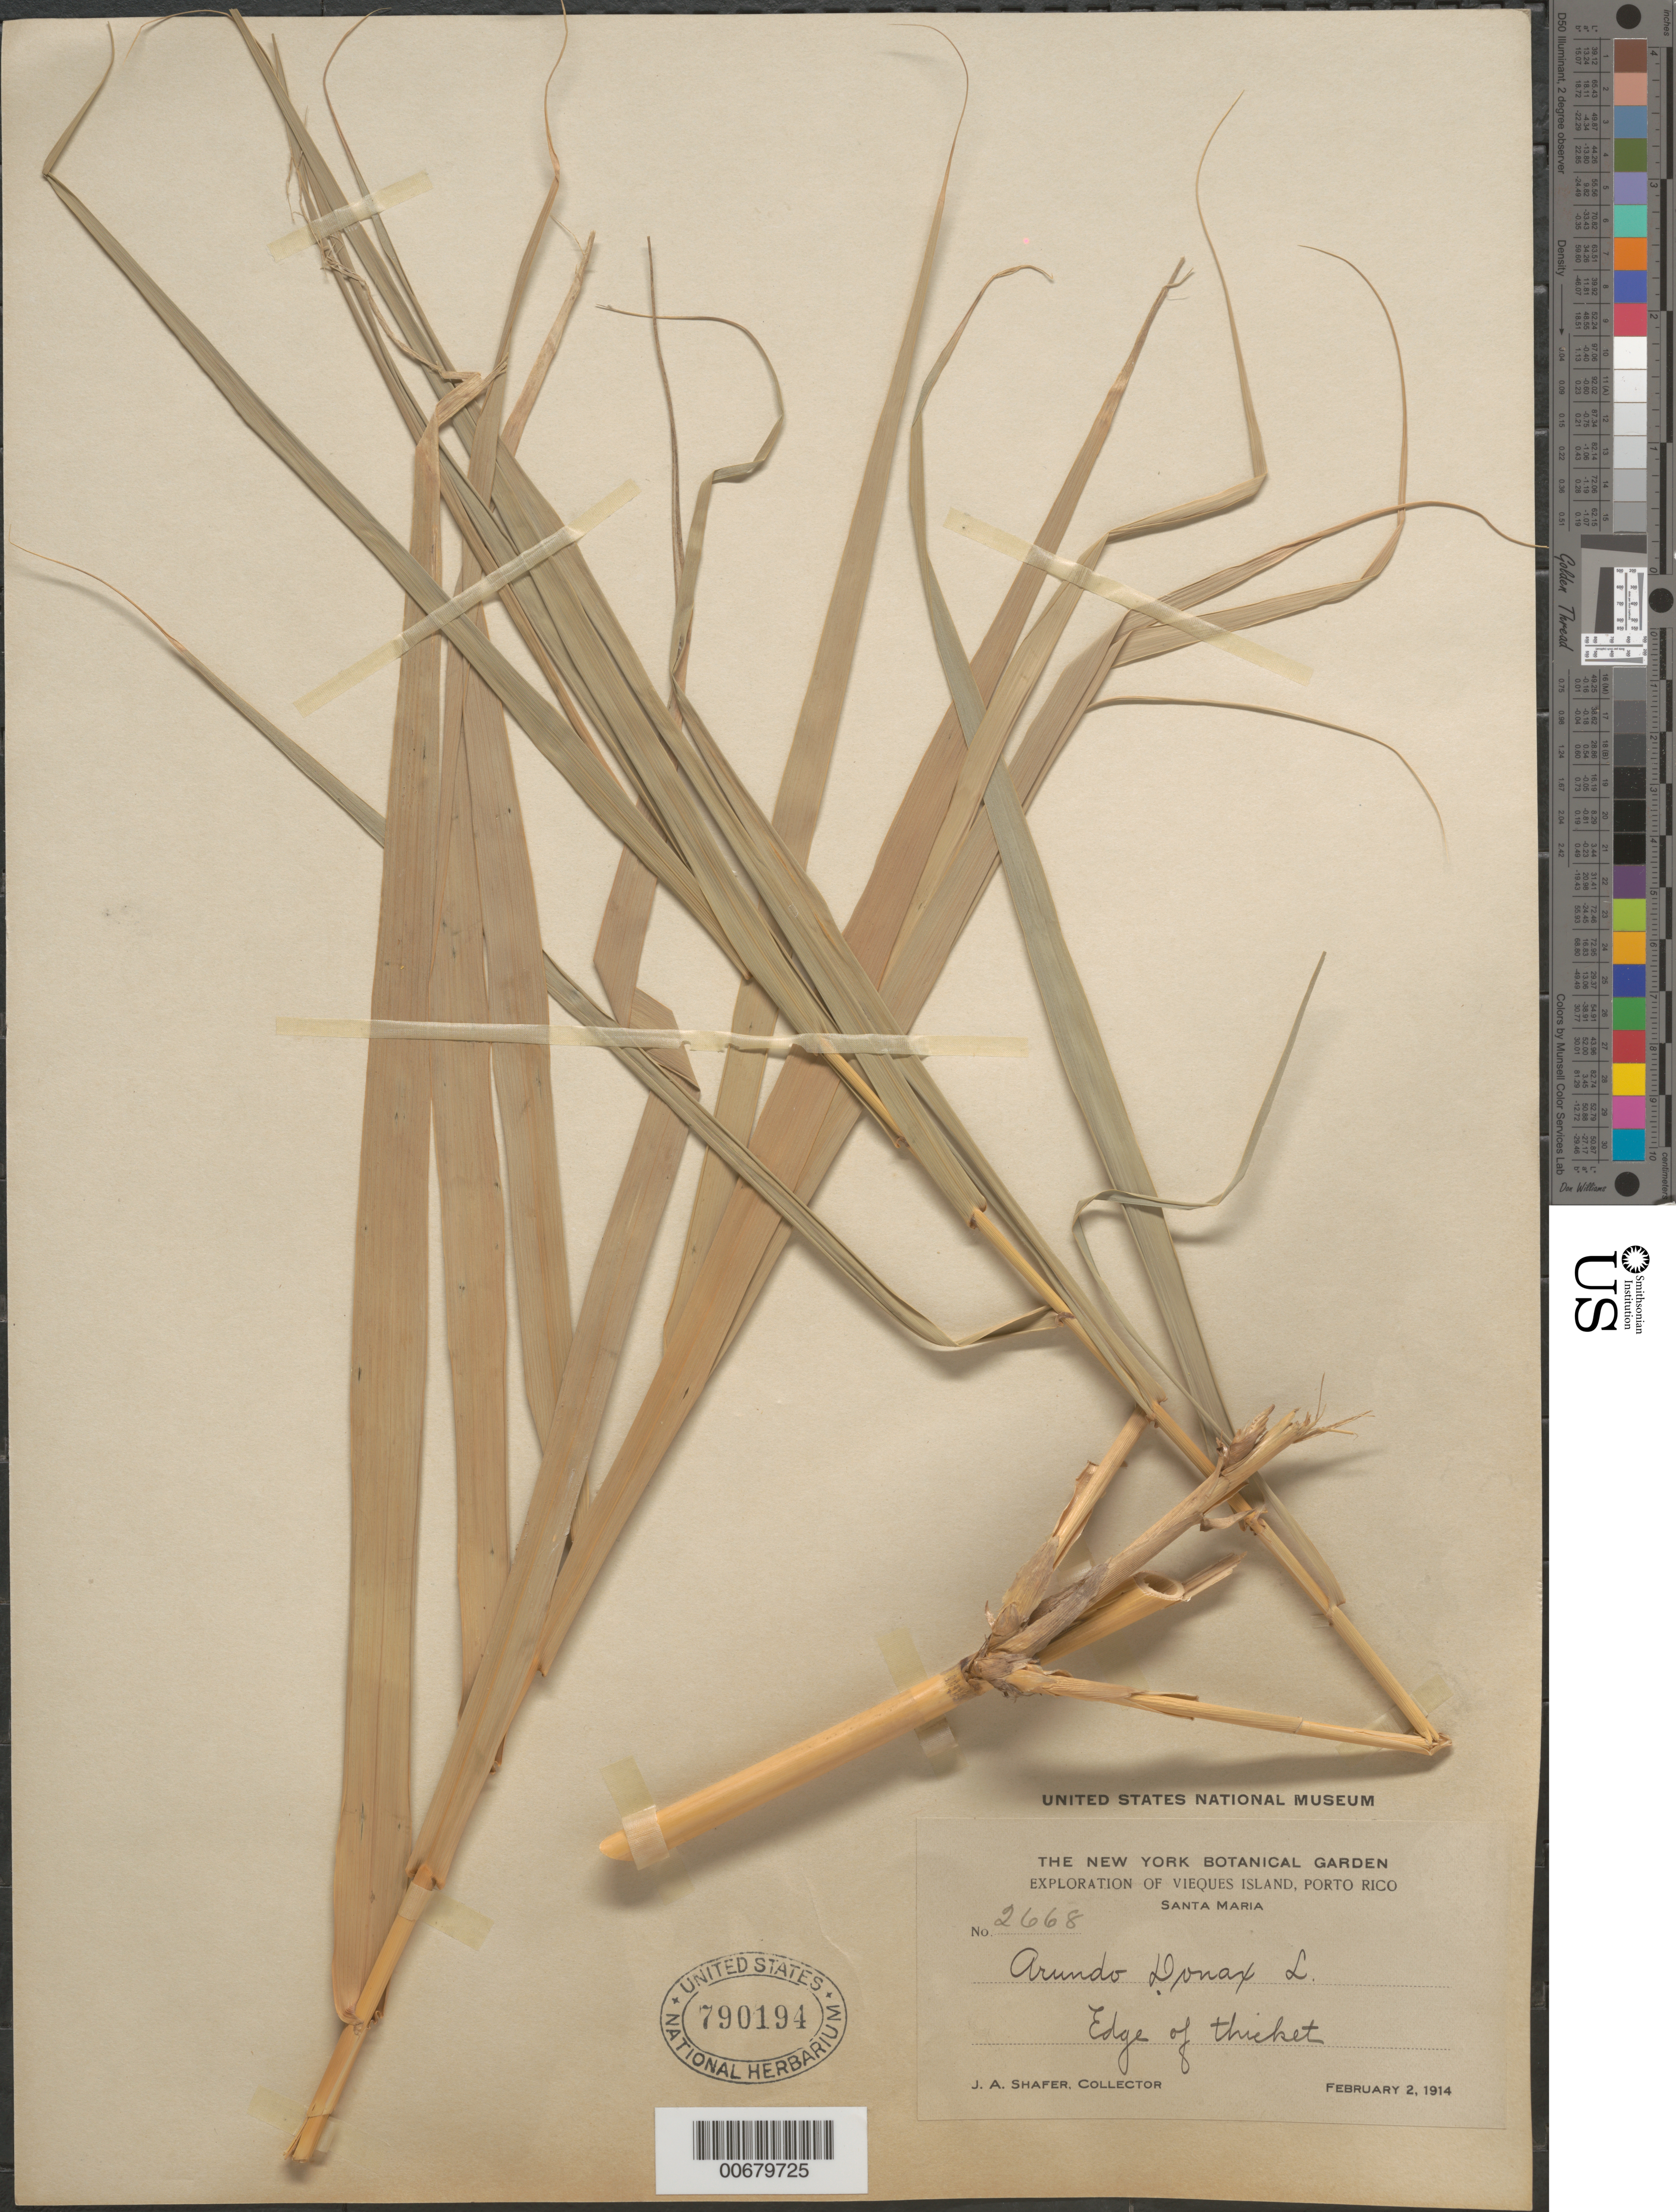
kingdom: Plantae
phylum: Tracheophyta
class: Liliopsida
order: Poales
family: Poaceae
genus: Arundo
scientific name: Arundo donax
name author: L.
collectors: J. A. Shafer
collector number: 2668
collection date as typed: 02 Feb 1914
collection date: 1914-02-02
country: Puerto Rico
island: Vieques I.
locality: Santa Maria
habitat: Edge of thicket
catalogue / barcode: US 790194